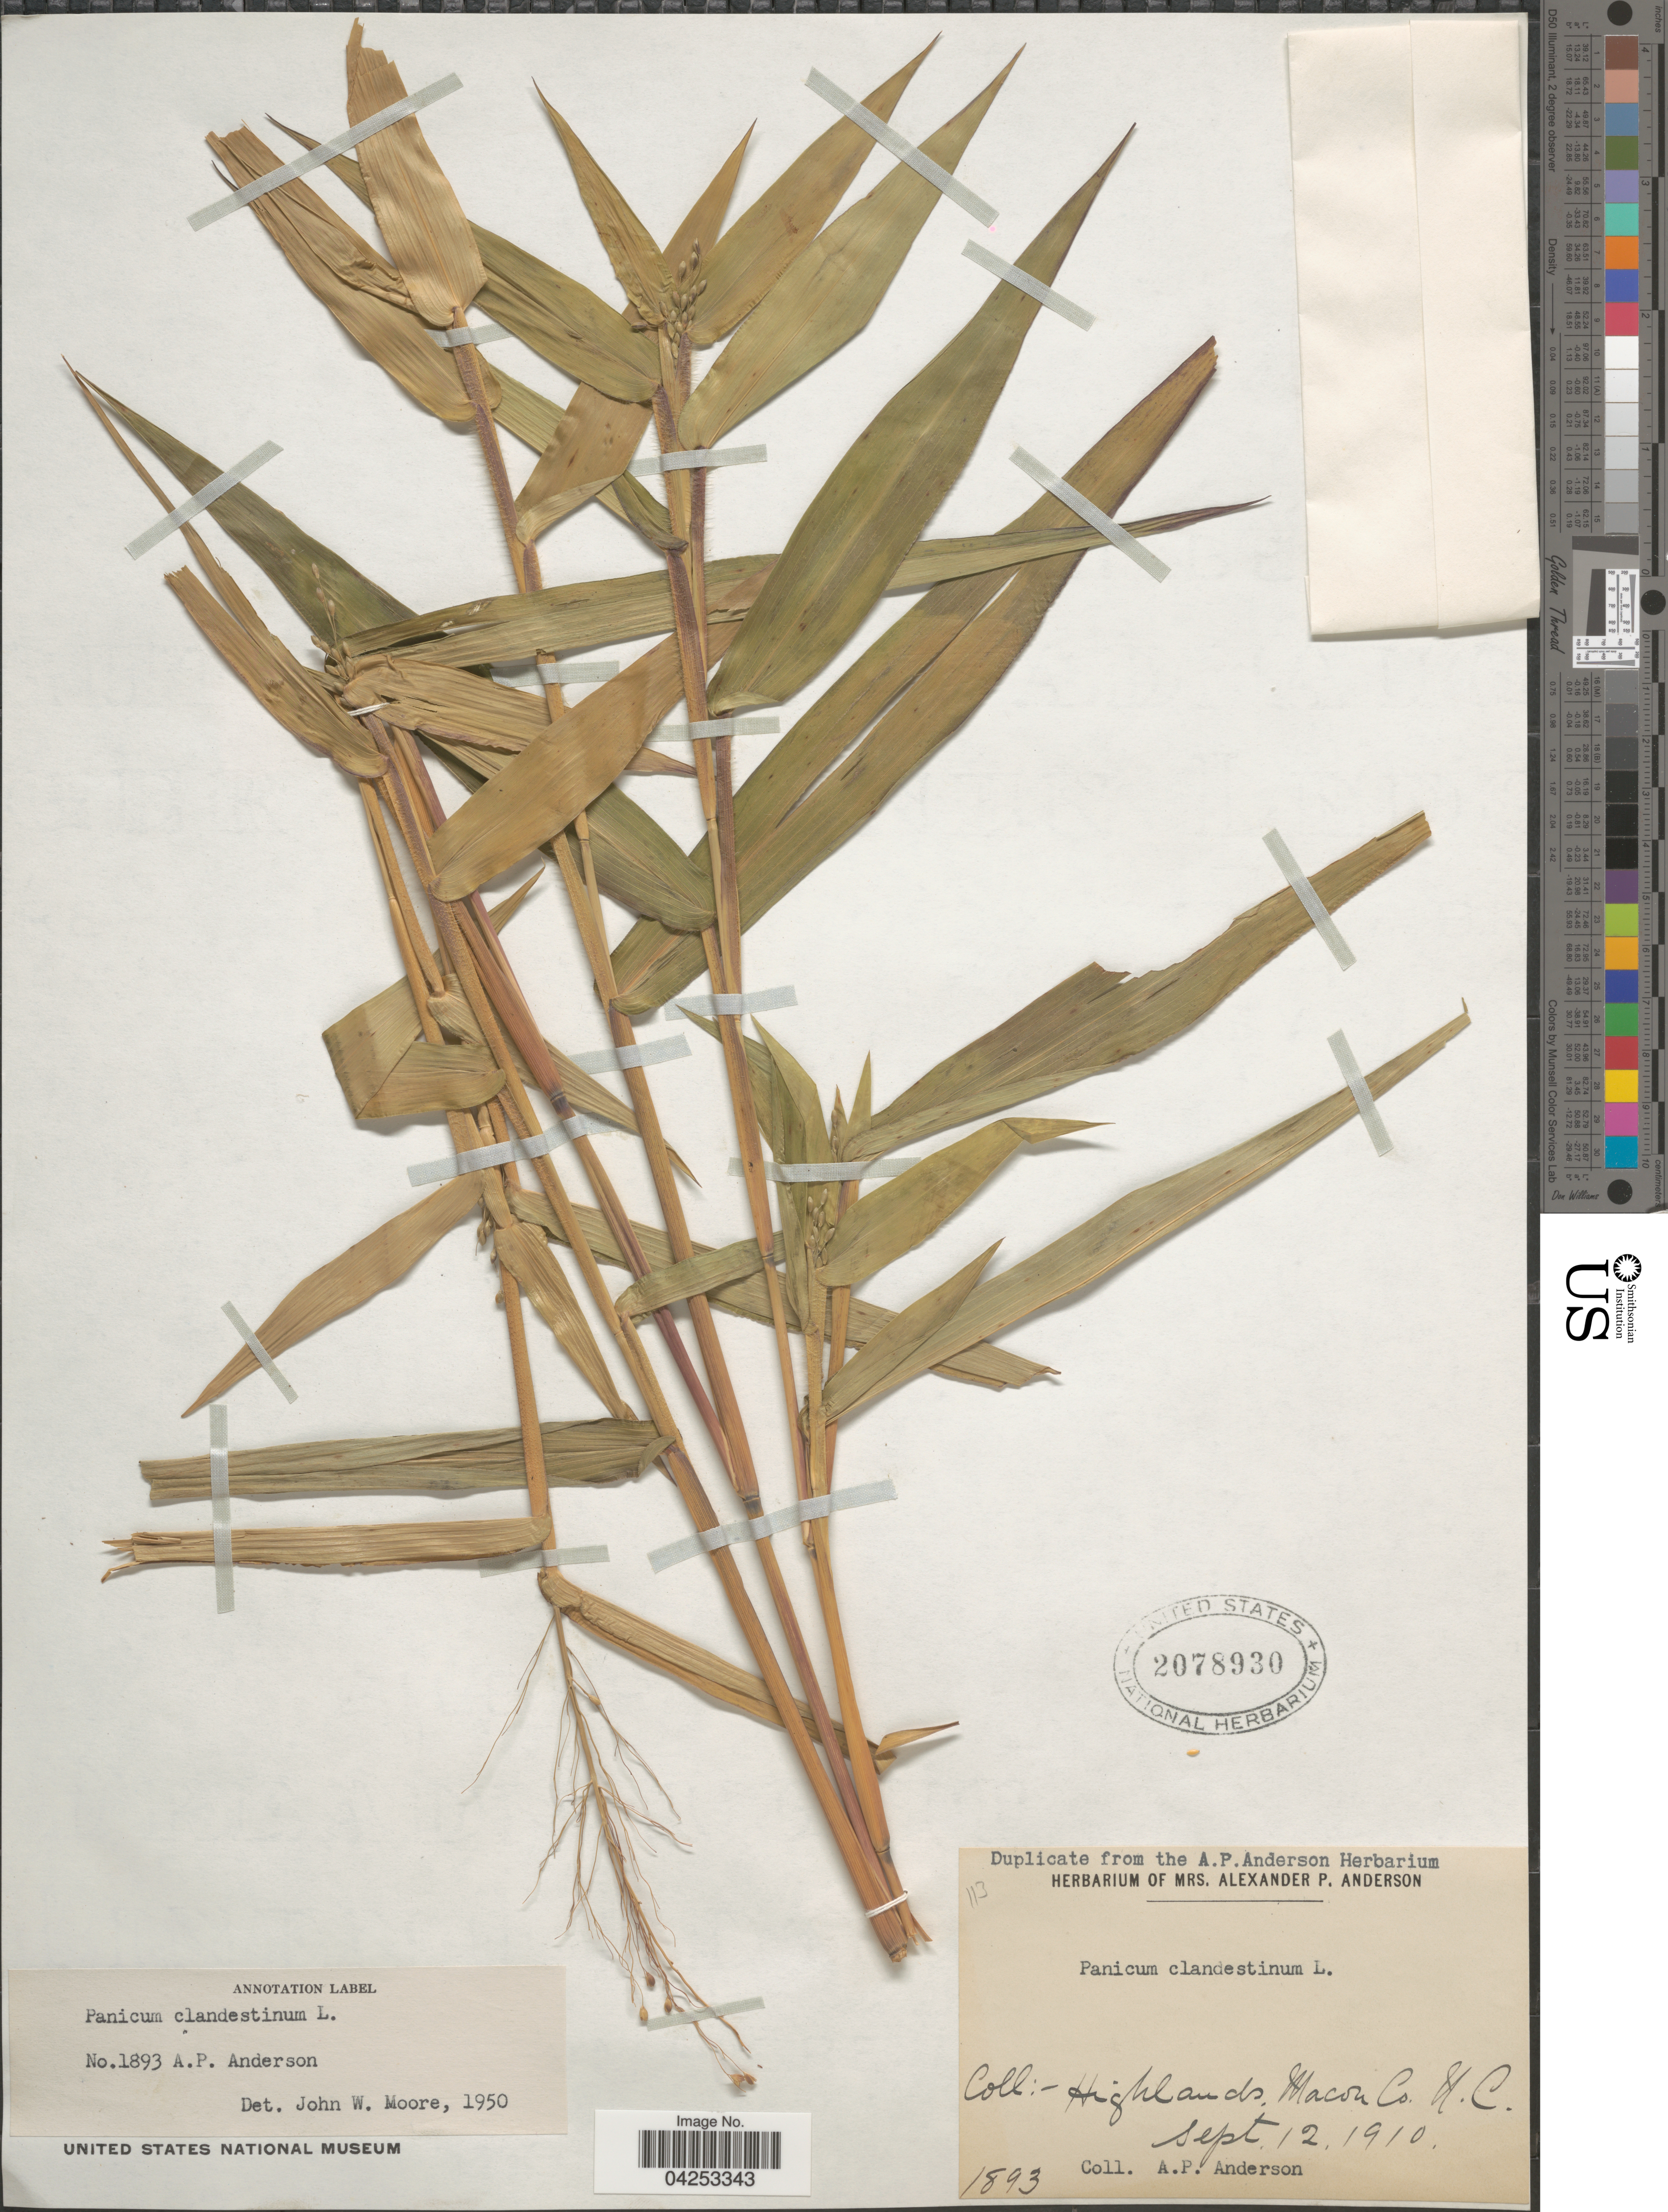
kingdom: Plantae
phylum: Tracheophyta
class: Liliopsida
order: Poales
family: Poaceae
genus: Dichanthelium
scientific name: Dichanthelium clandestinum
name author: (L.) Gould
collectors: A. P. Anderson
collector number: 1893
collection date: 1910-09-12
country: United States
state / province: North Carolina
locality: Highlands, Macon Co.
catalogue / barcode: US 2078930